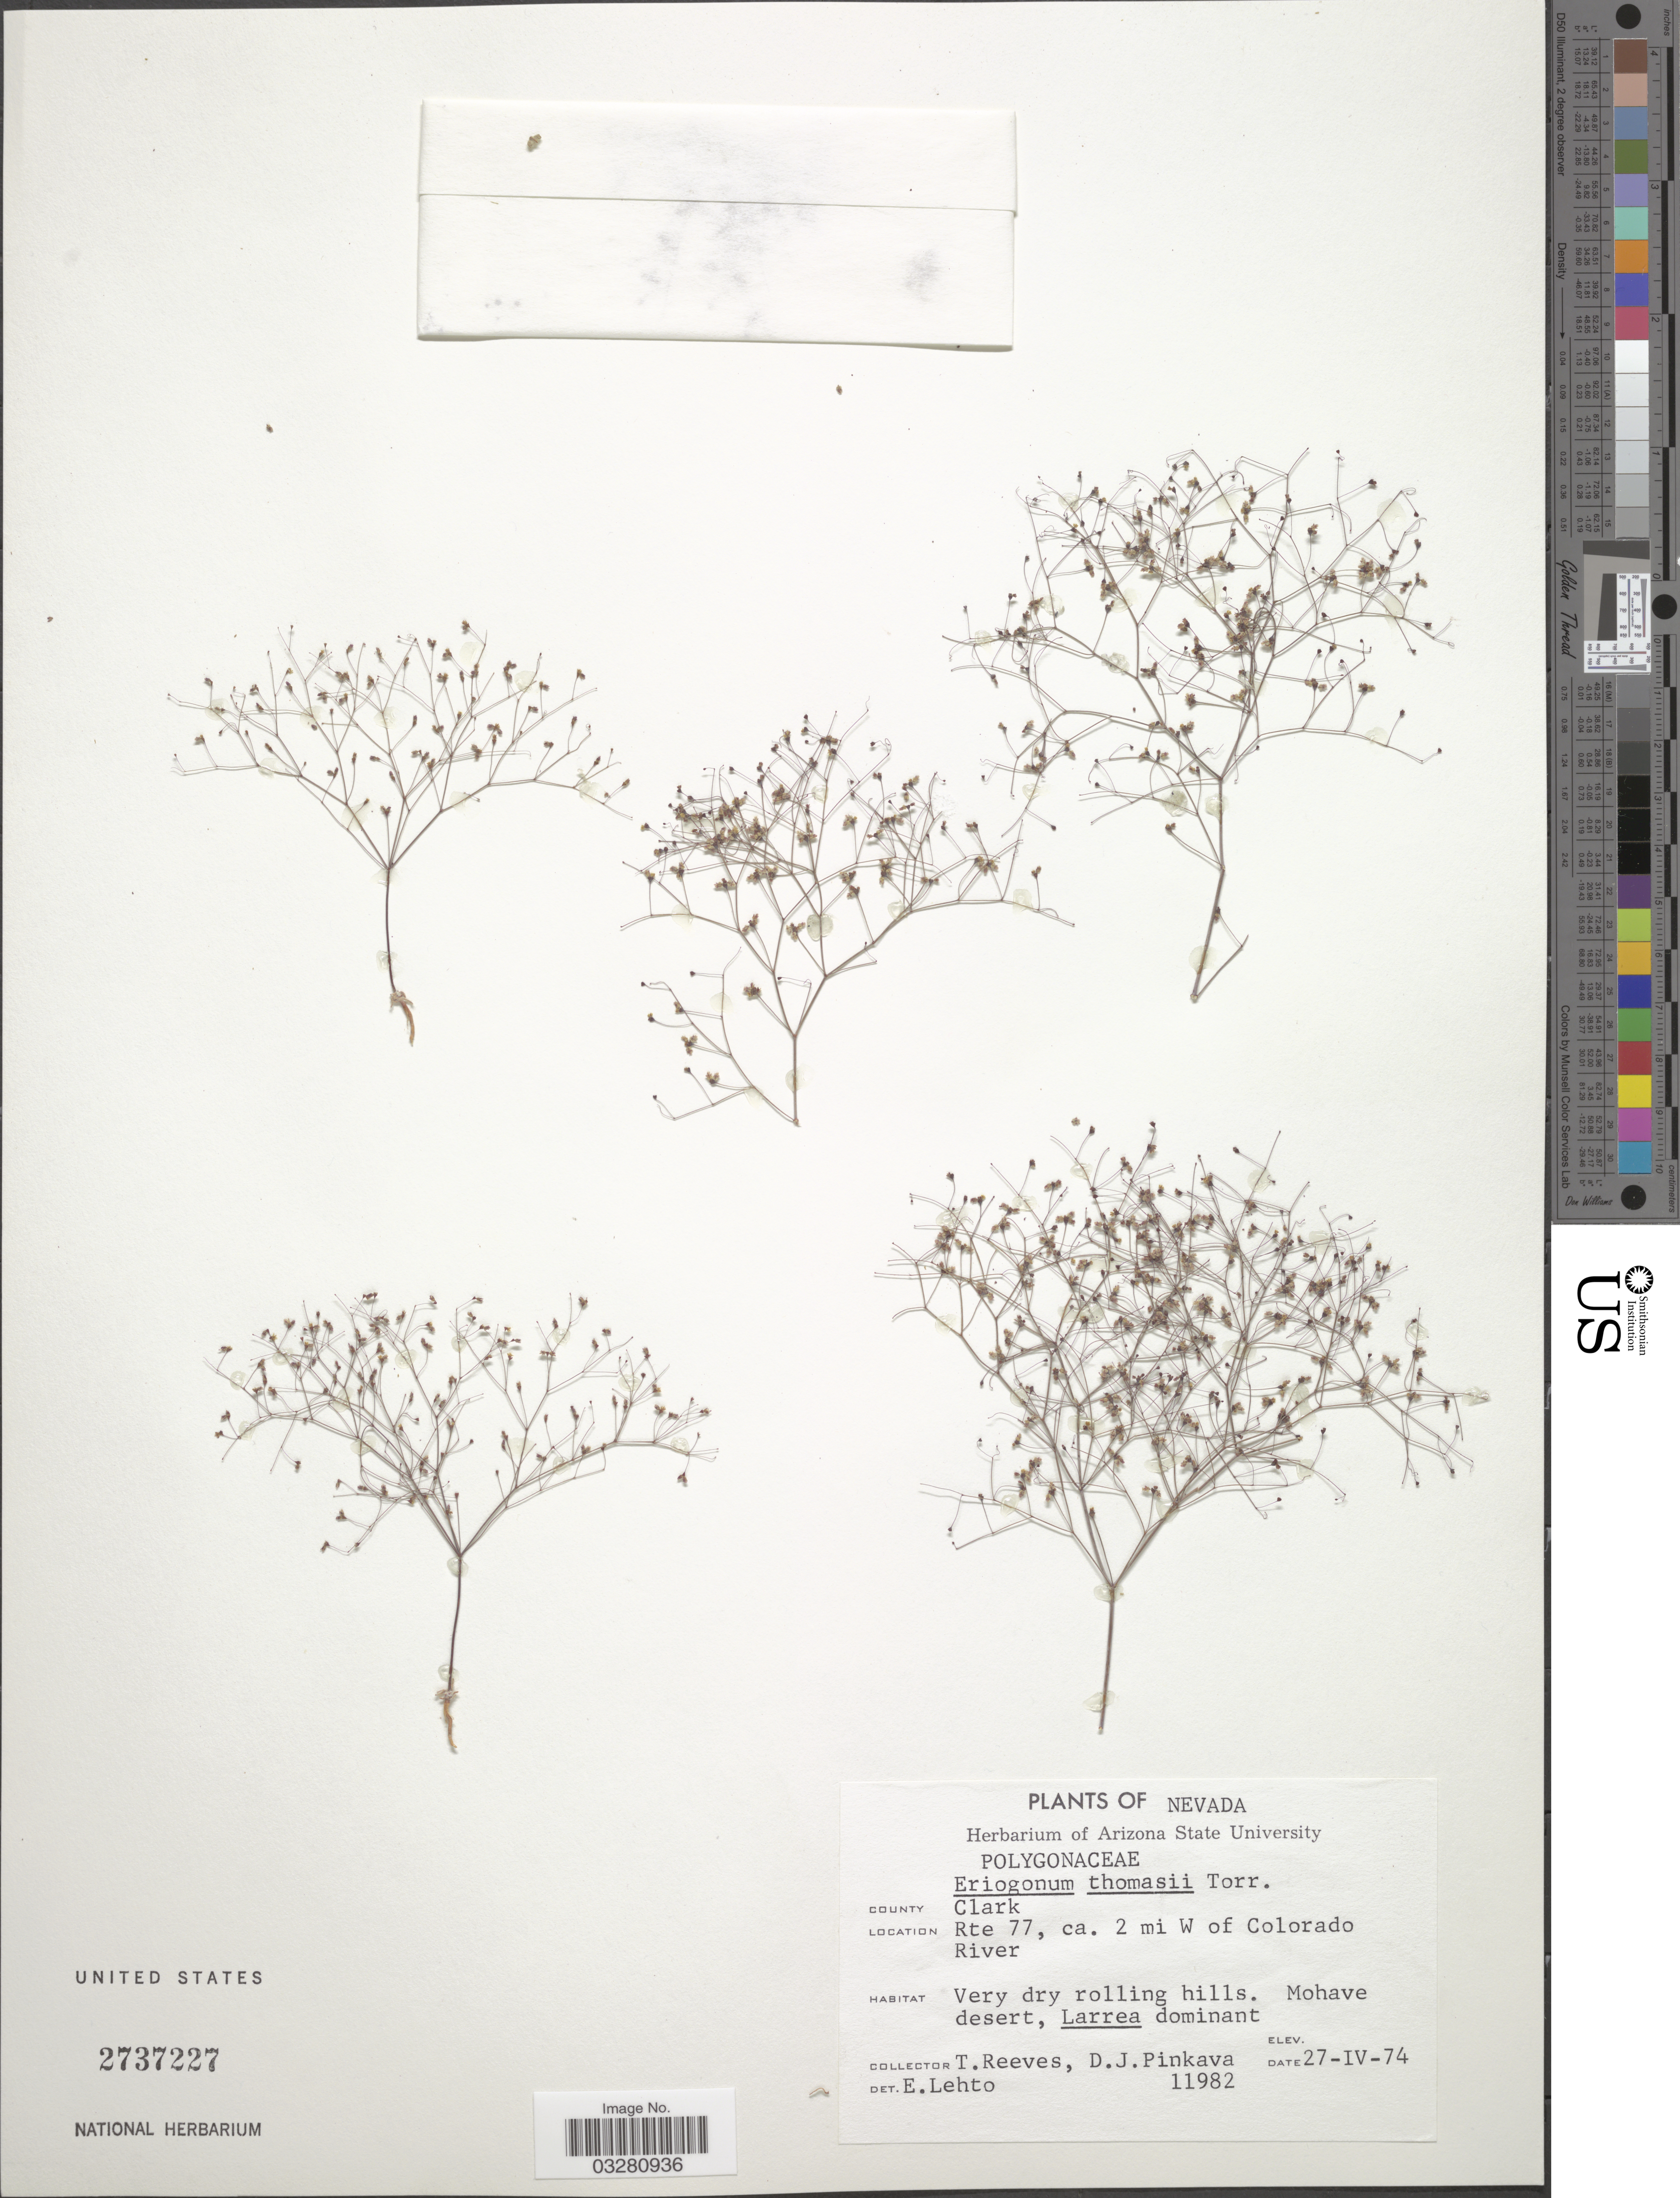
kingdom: Plantae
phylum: Tracheophyta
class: Magnoliopsida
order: Caryophyllales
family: Polygonaceae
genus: Eriogonum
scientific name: Eriogonum thomasii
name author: Torr.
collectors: T. Reeves & D. J. Pinkava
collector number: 11982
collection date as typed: Transcribed d/m/y: 27/4/74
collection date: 1974-04-27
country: United States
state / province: Nevada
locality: County Clark. Rte 77, ca. 2 mi W of Colorado River. Mohave desert.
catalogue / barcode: US 2737227